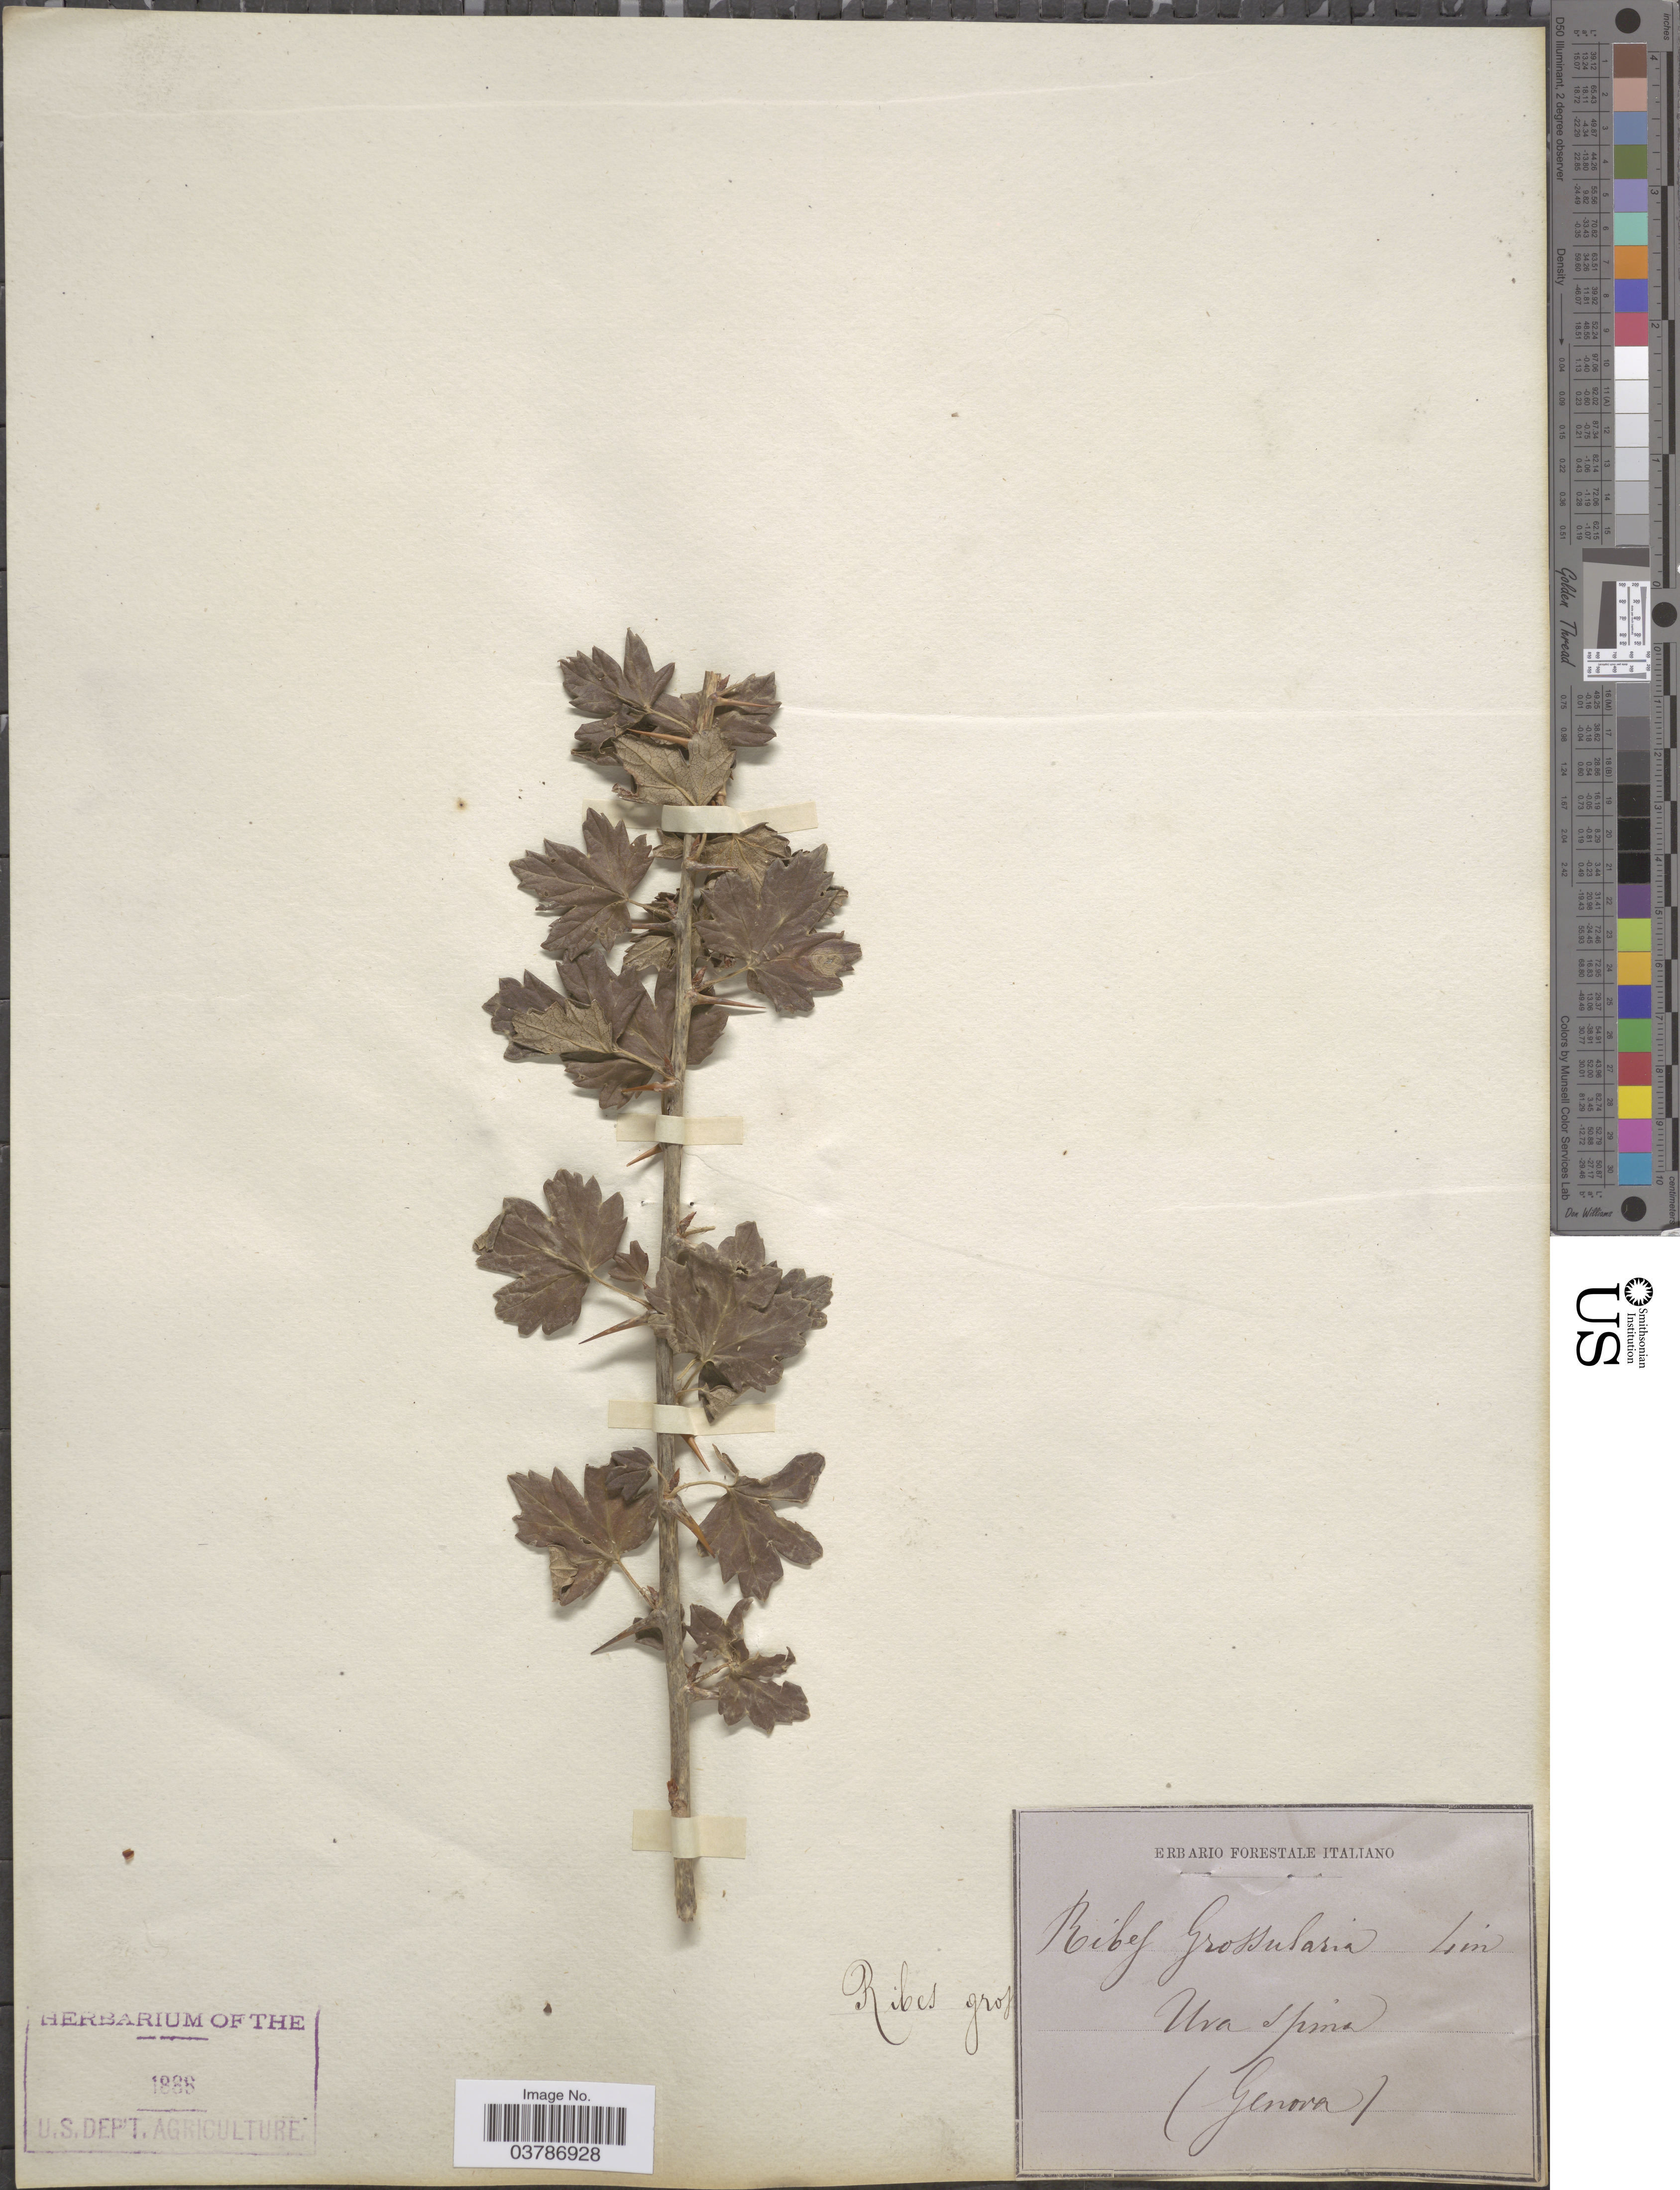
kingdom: Plantae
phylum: Tracheophyta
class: Magnoliopsida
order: Saxifragales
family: Grossulariaceae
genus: Ribes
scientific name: Ribes uva-crispa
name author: L.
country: Italy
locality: Genova.